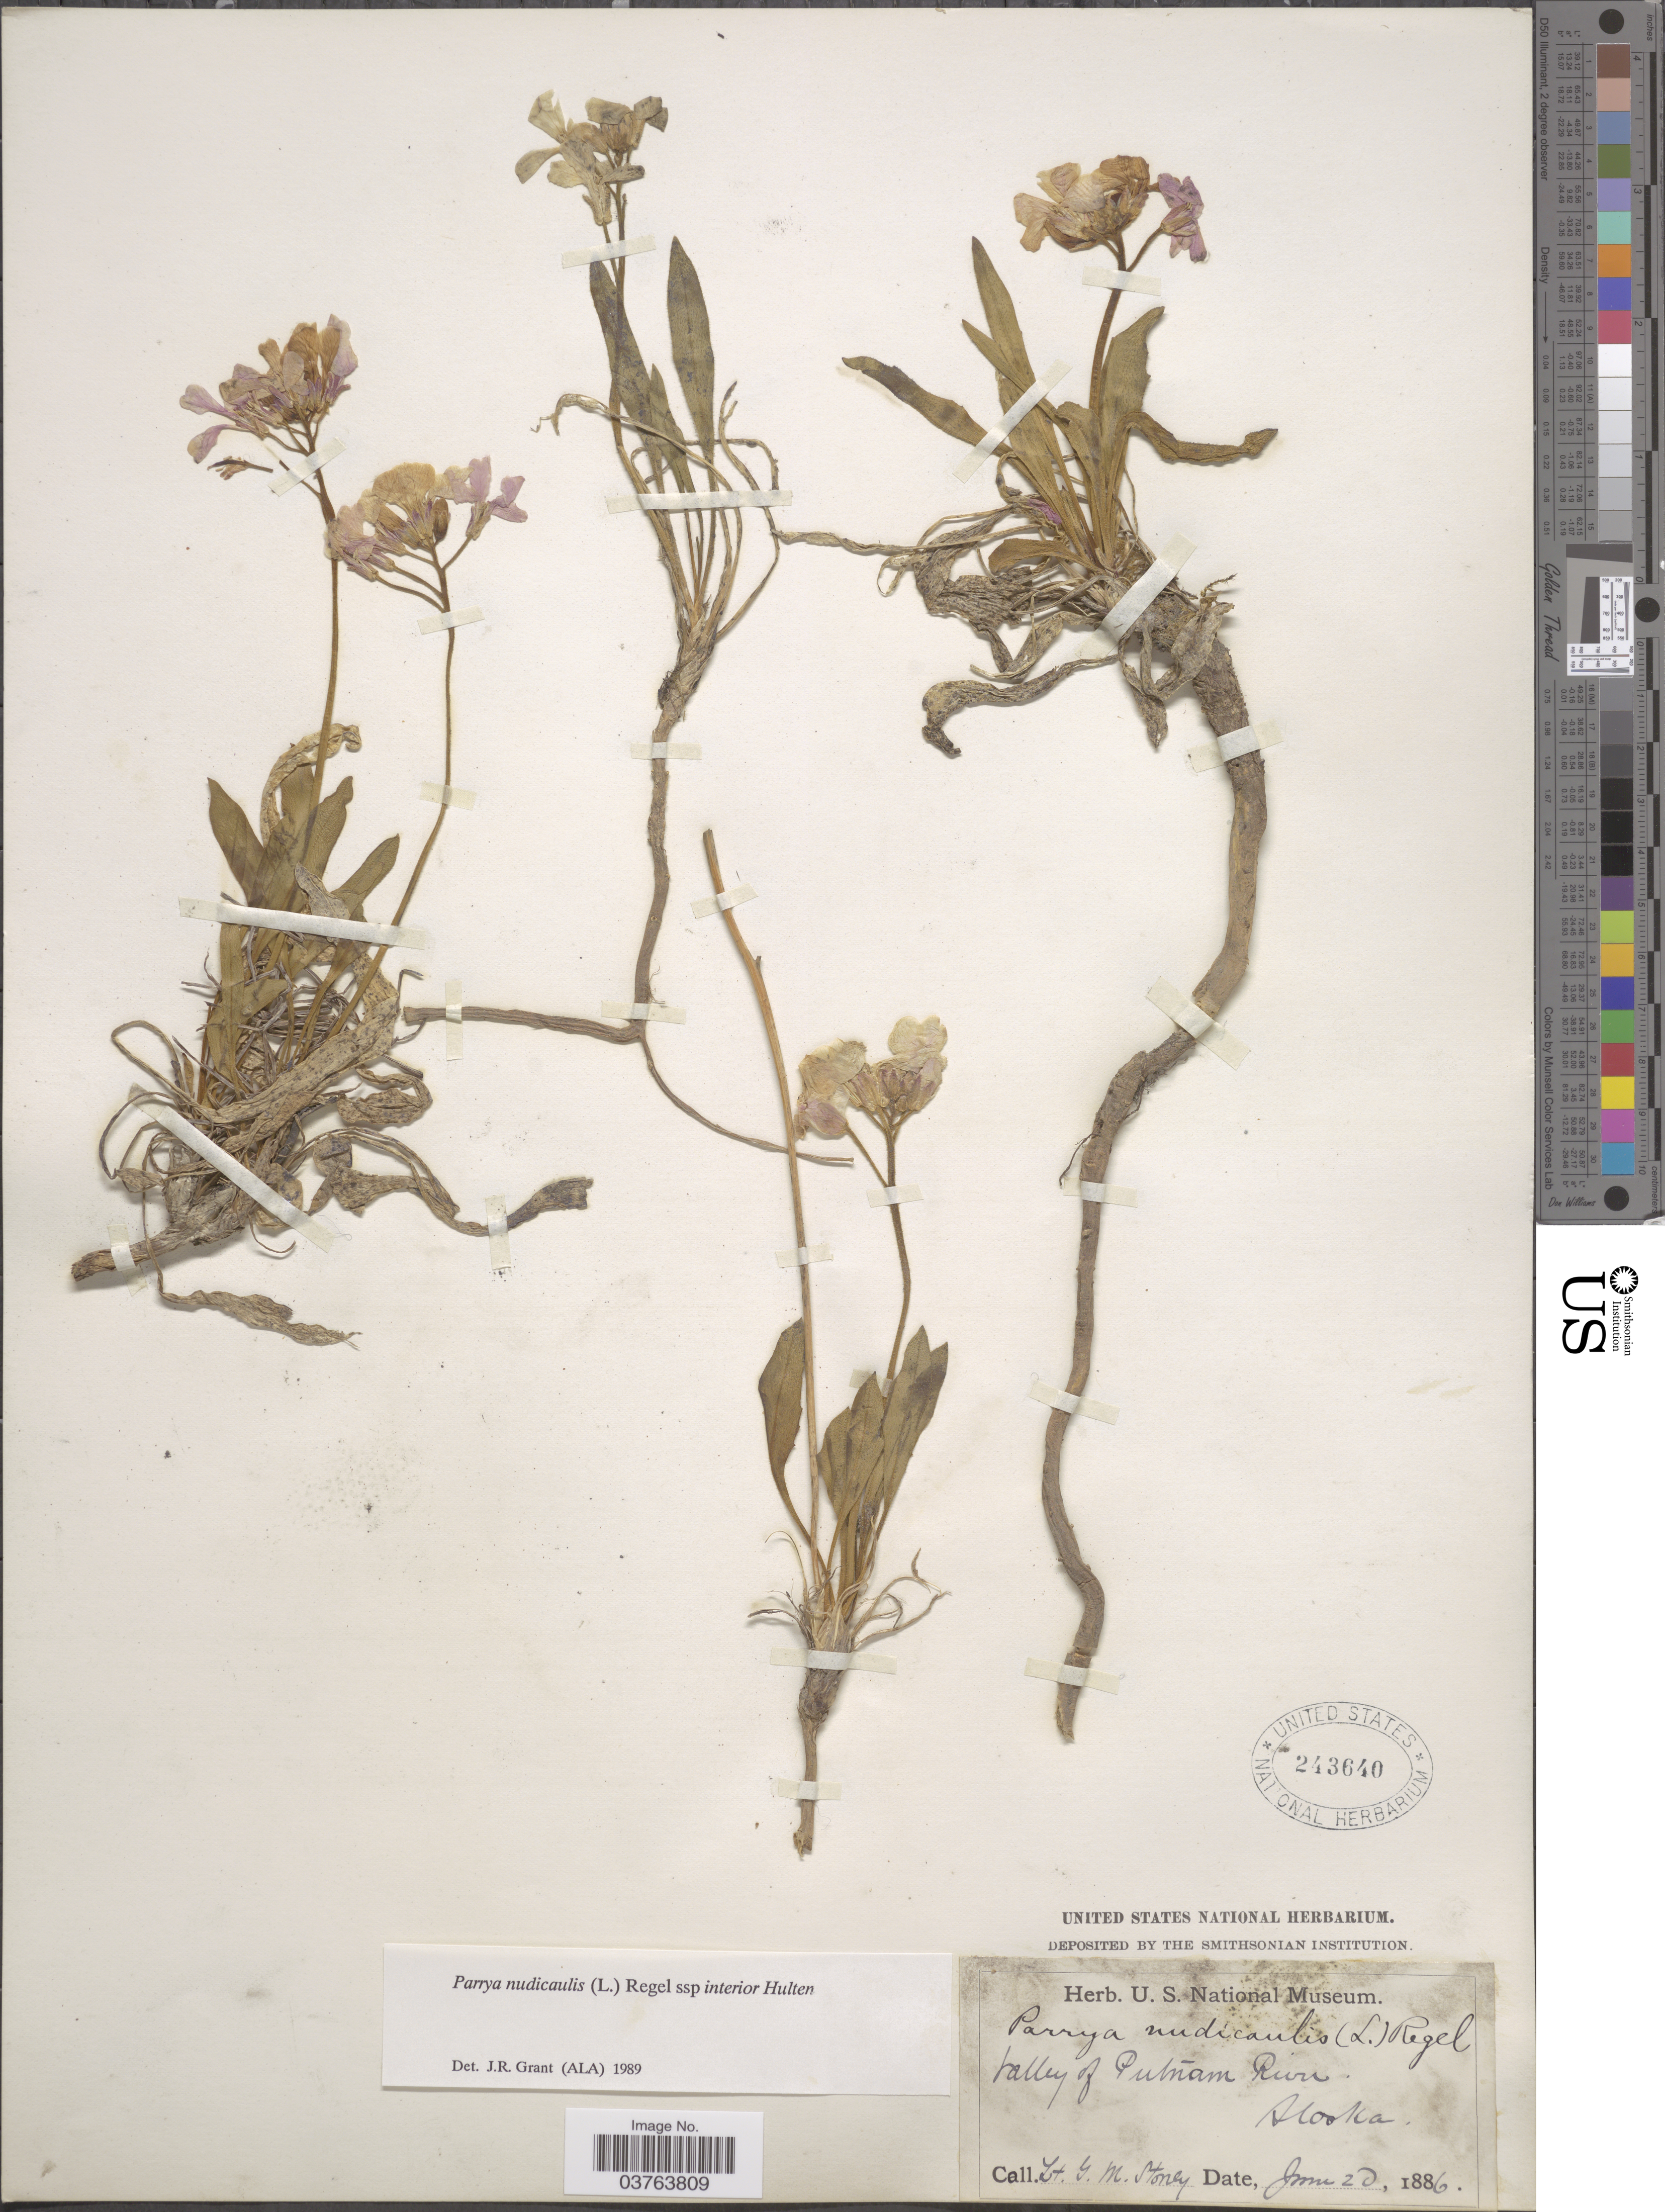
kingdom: Plantae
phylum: Tracheophyta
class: Magnoliopsida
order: Brassicales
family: Brassicaceae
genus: Parrya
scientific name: Parrya nudicaulis subsp. interior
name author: Hultén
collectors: G. Stoney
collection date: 1886-06-20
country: United States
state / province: Alaska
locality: Valley of Putnum River.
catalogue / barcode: US 243640